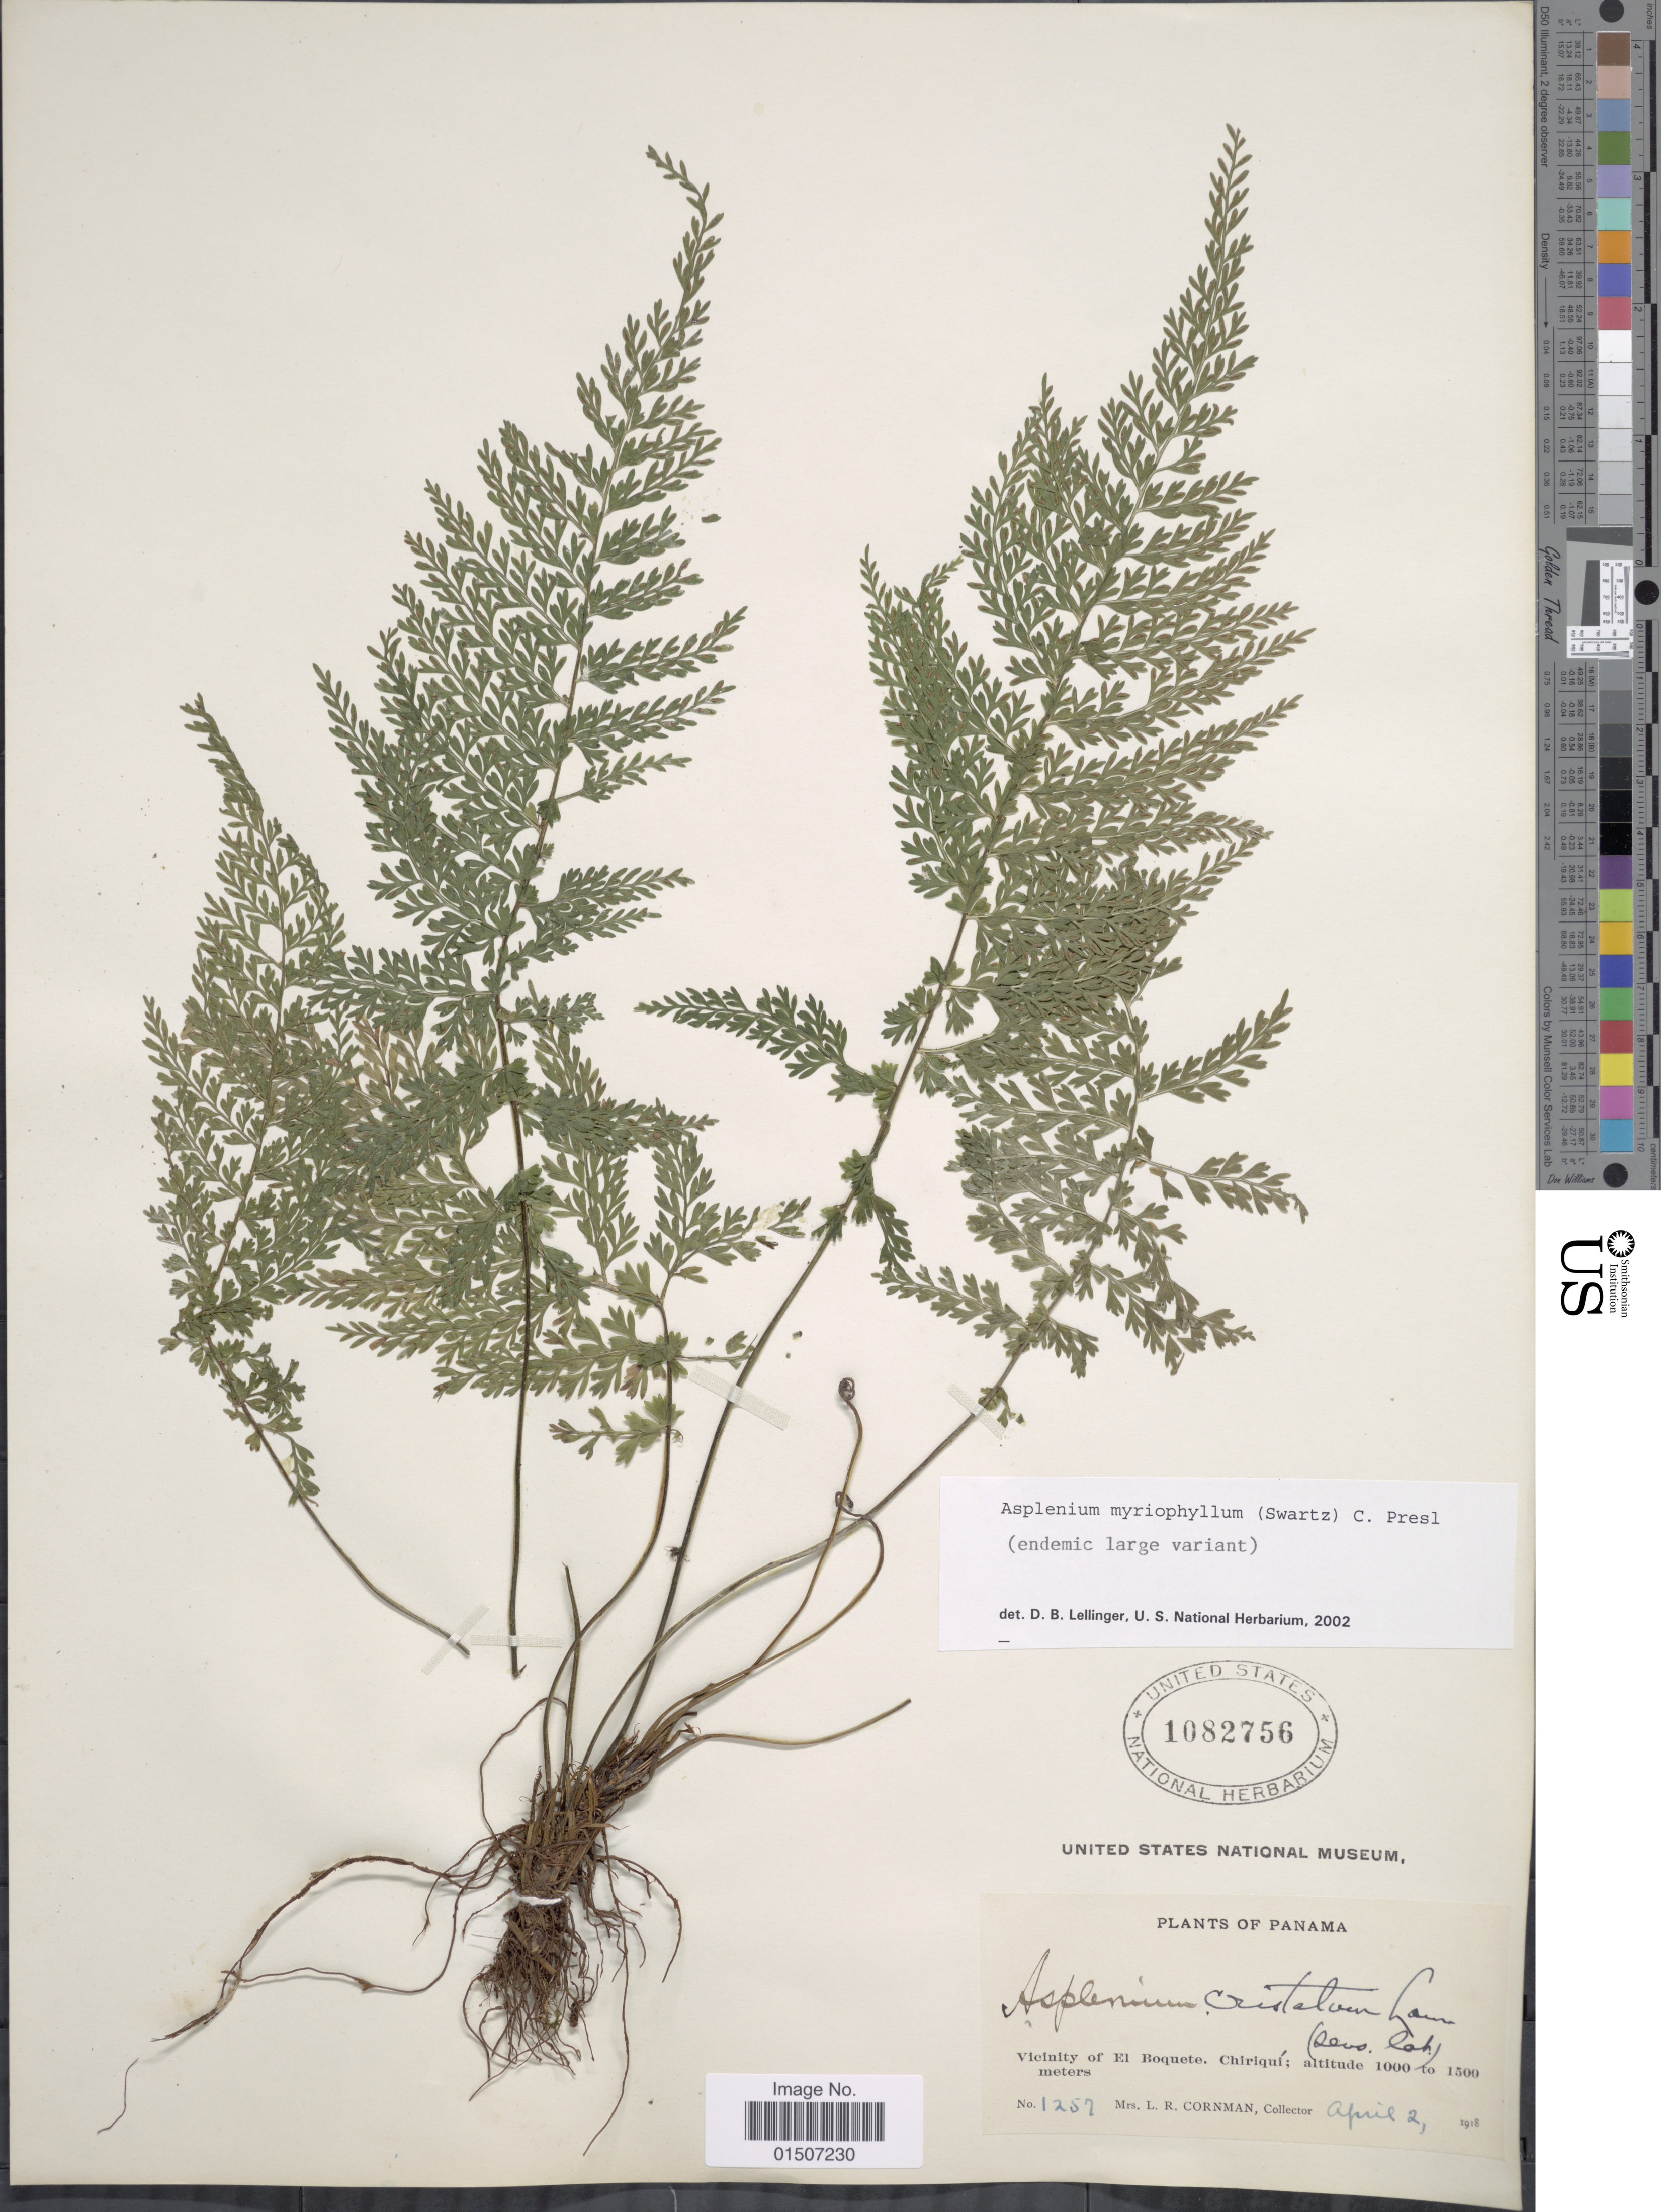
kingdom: Plantae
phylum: Tracheophyta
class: Polypodiopsida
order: Polypodiales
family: Aspleniaceae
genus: Asplenium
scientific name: Asplenium myriophyllum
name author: (Sw.) C. Presl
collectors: L. Cornman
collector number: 1257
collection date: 1918-01-02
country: Panama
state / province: Chiriqui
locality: Vicinity of El Boquete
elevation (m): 1000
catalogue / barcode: US 1082756